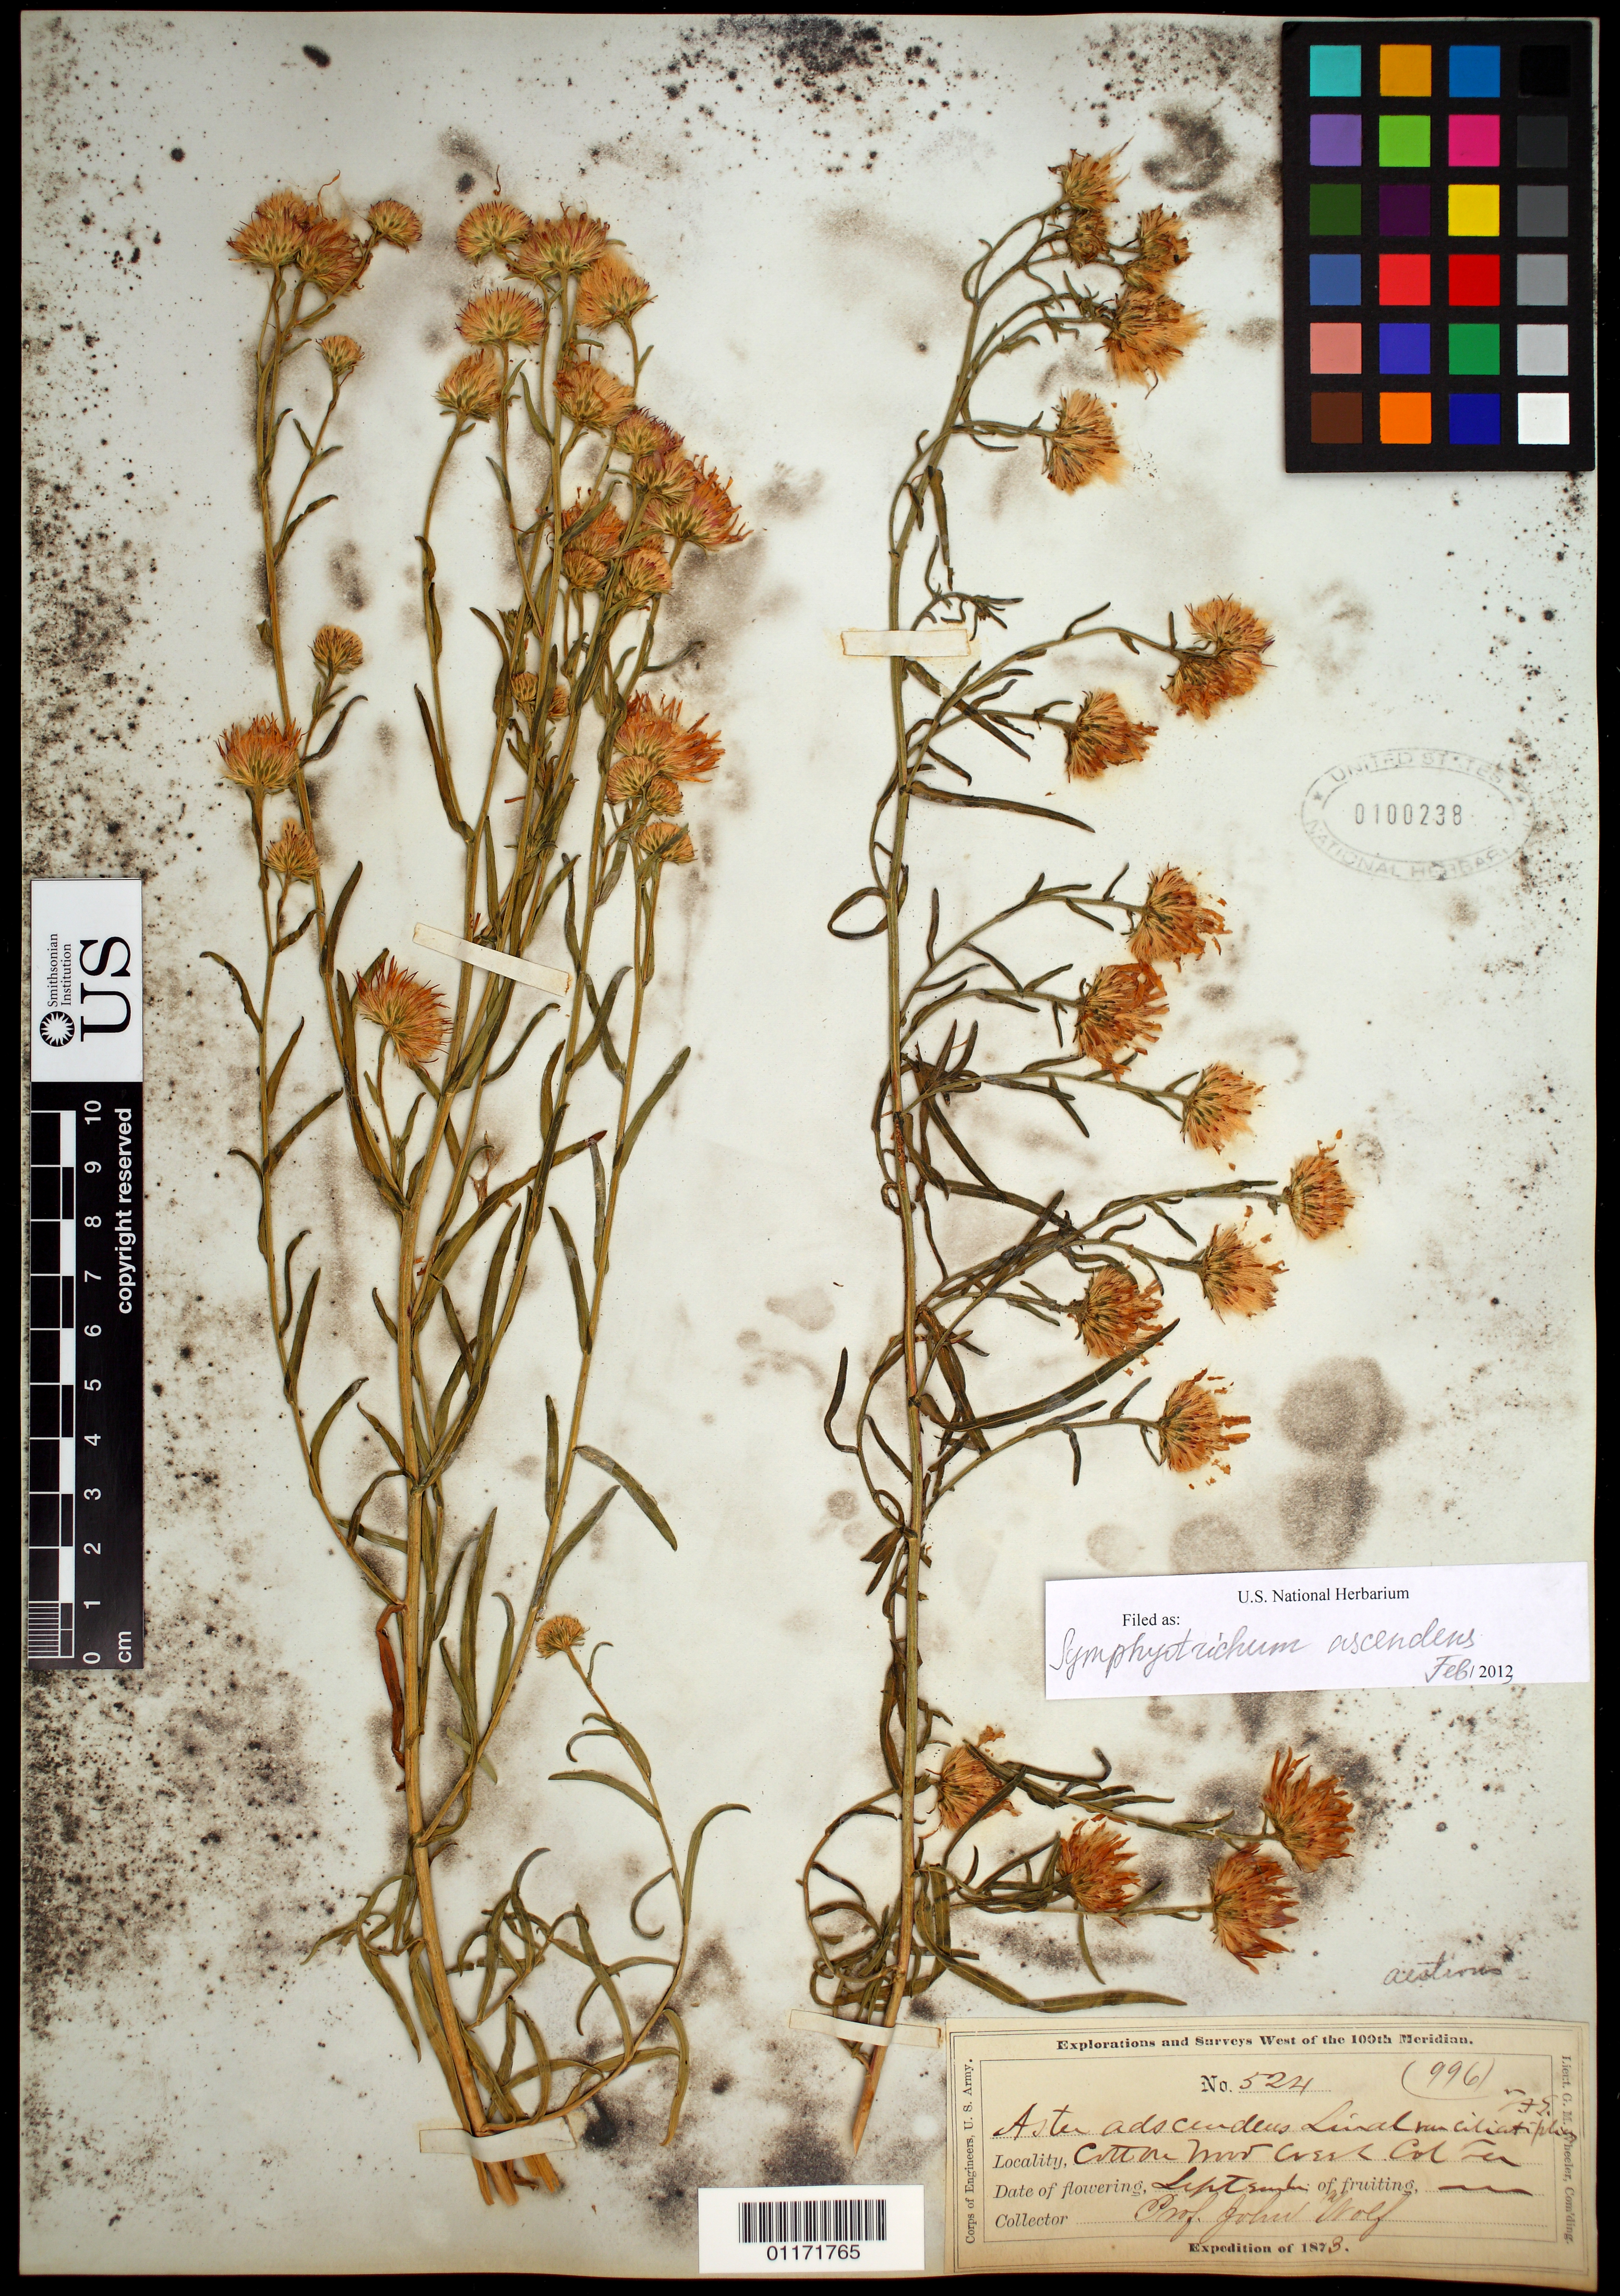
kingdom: Plantae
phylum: Tracheophyta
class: Magnoliopsida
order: Asterales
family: Asteraceae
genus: Symphyotrichum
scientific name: Symphyotrichum ascendens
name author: (Lindl.) G.L. Nesom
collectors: J. Wolf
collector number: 524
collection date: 1873-09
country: United States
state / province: Colorado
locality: Cottonwood Creek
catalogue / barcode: US 100238